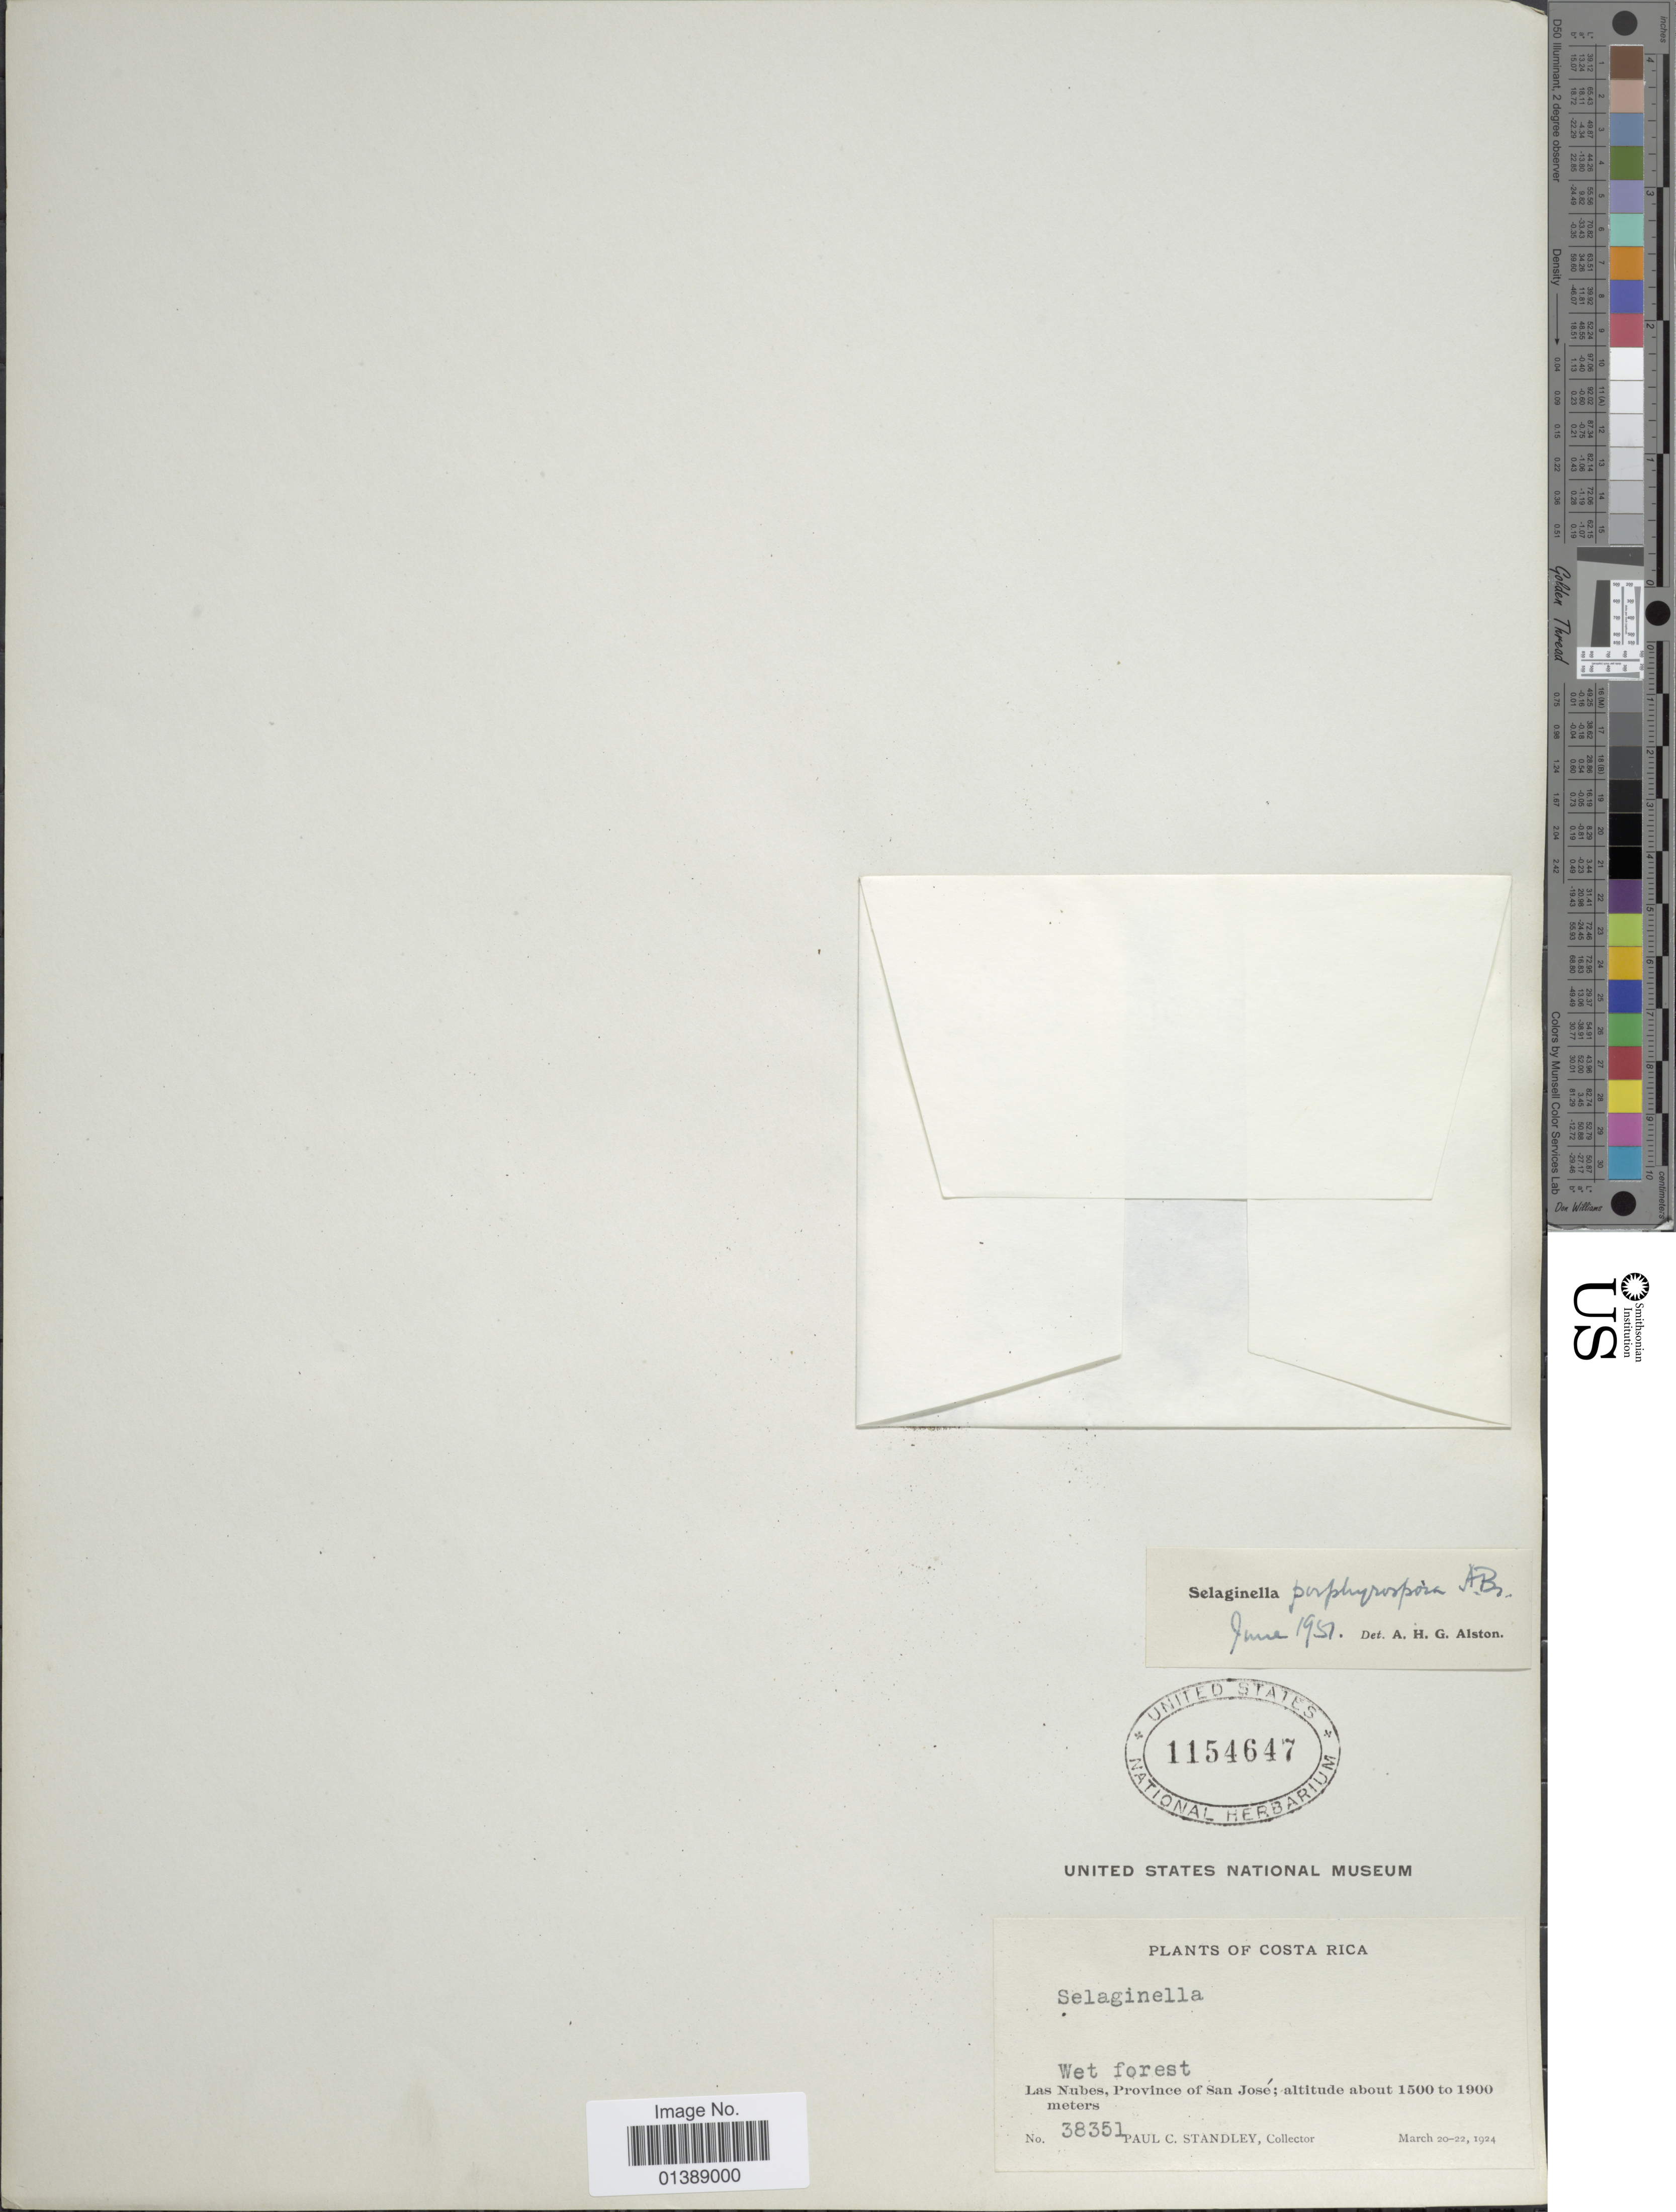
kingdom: Plantae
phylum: Tracheophyta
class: Lycopodiopsida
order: Selaginellales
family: Selaginellaceae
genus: Selaginella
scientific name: Selaginella porphyrospora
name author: A. Braun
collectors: P. C. Standley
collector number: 38351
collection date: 1924-03-20/1924-03-22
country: Costa Rica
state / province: San José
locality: Las Nubes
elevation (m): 1500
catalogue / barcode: US 1154647